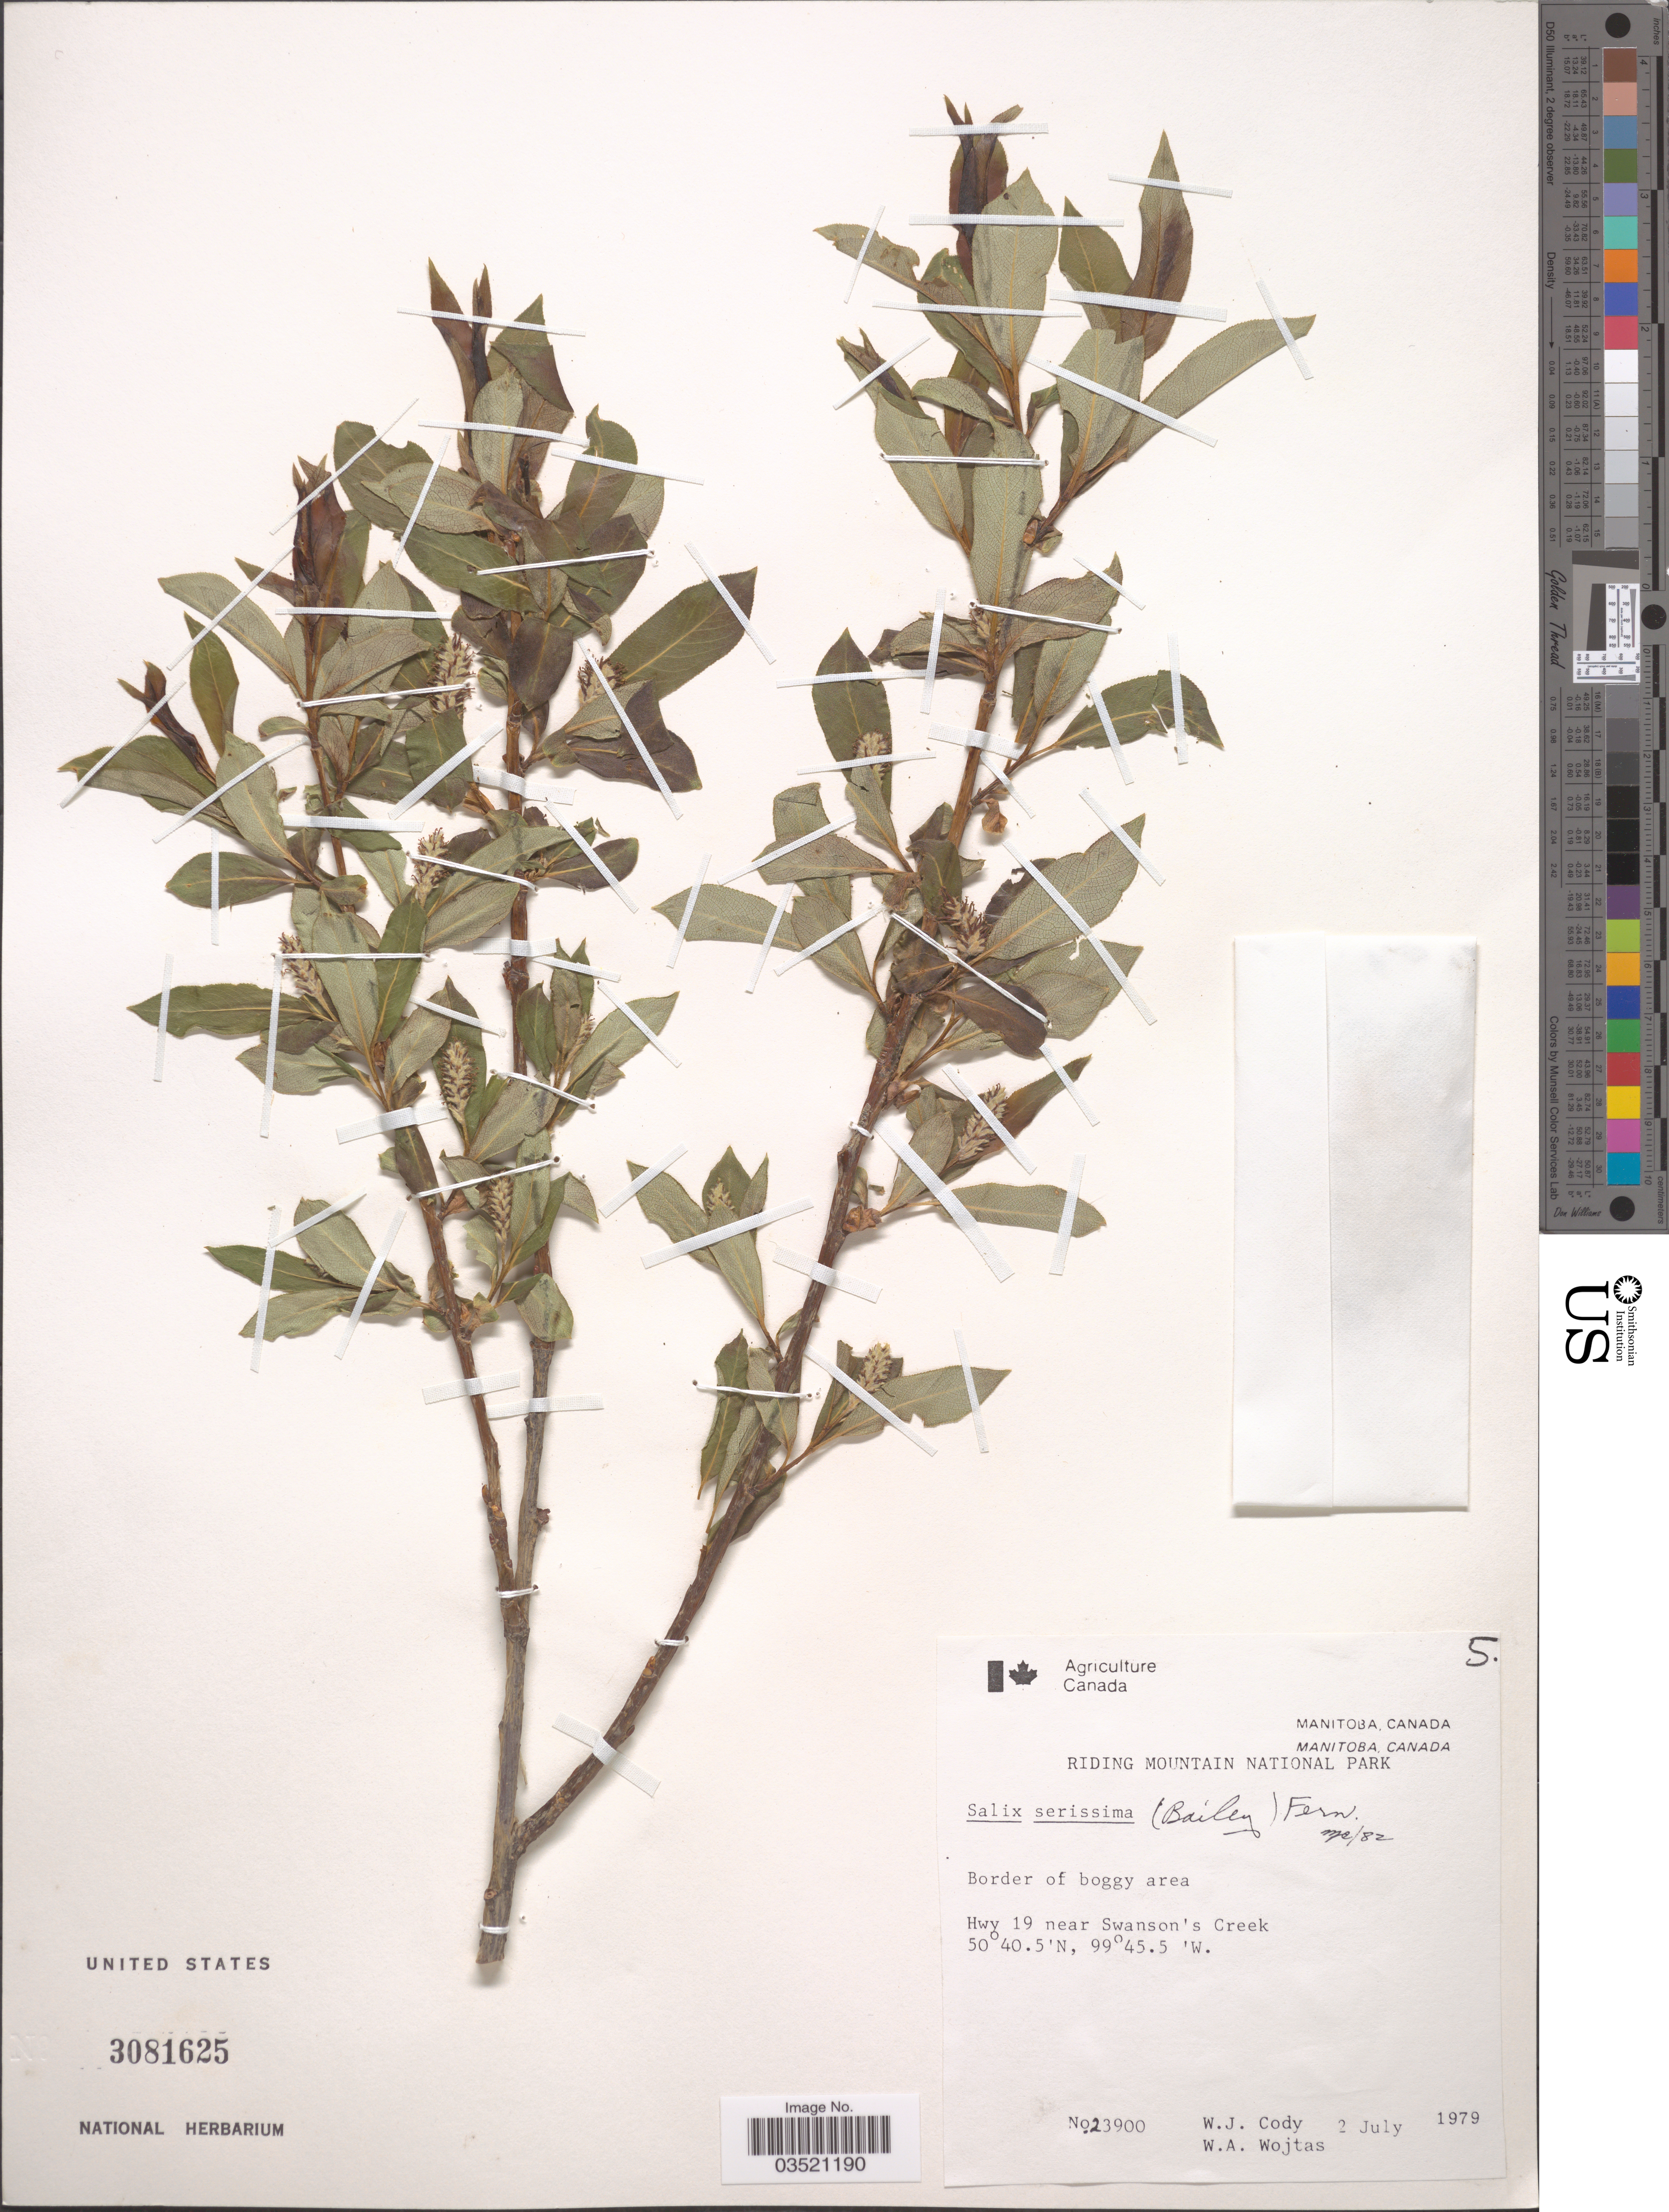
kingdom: Plantae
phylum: Tracheophyta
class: Magnoliopsida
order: Malpighiales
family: Salicaceae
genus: Salix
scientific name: Salix serissima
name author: (L.H. Bailey) Fernald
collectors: W. Cody & W. Wojtas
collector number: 23900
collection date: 1979-07-02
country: Canada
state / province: Manitoba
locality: Riding Mountain National Park. Border of boggy area. Hwy 19 near Swanson's Creek.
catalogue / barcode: US 3081625